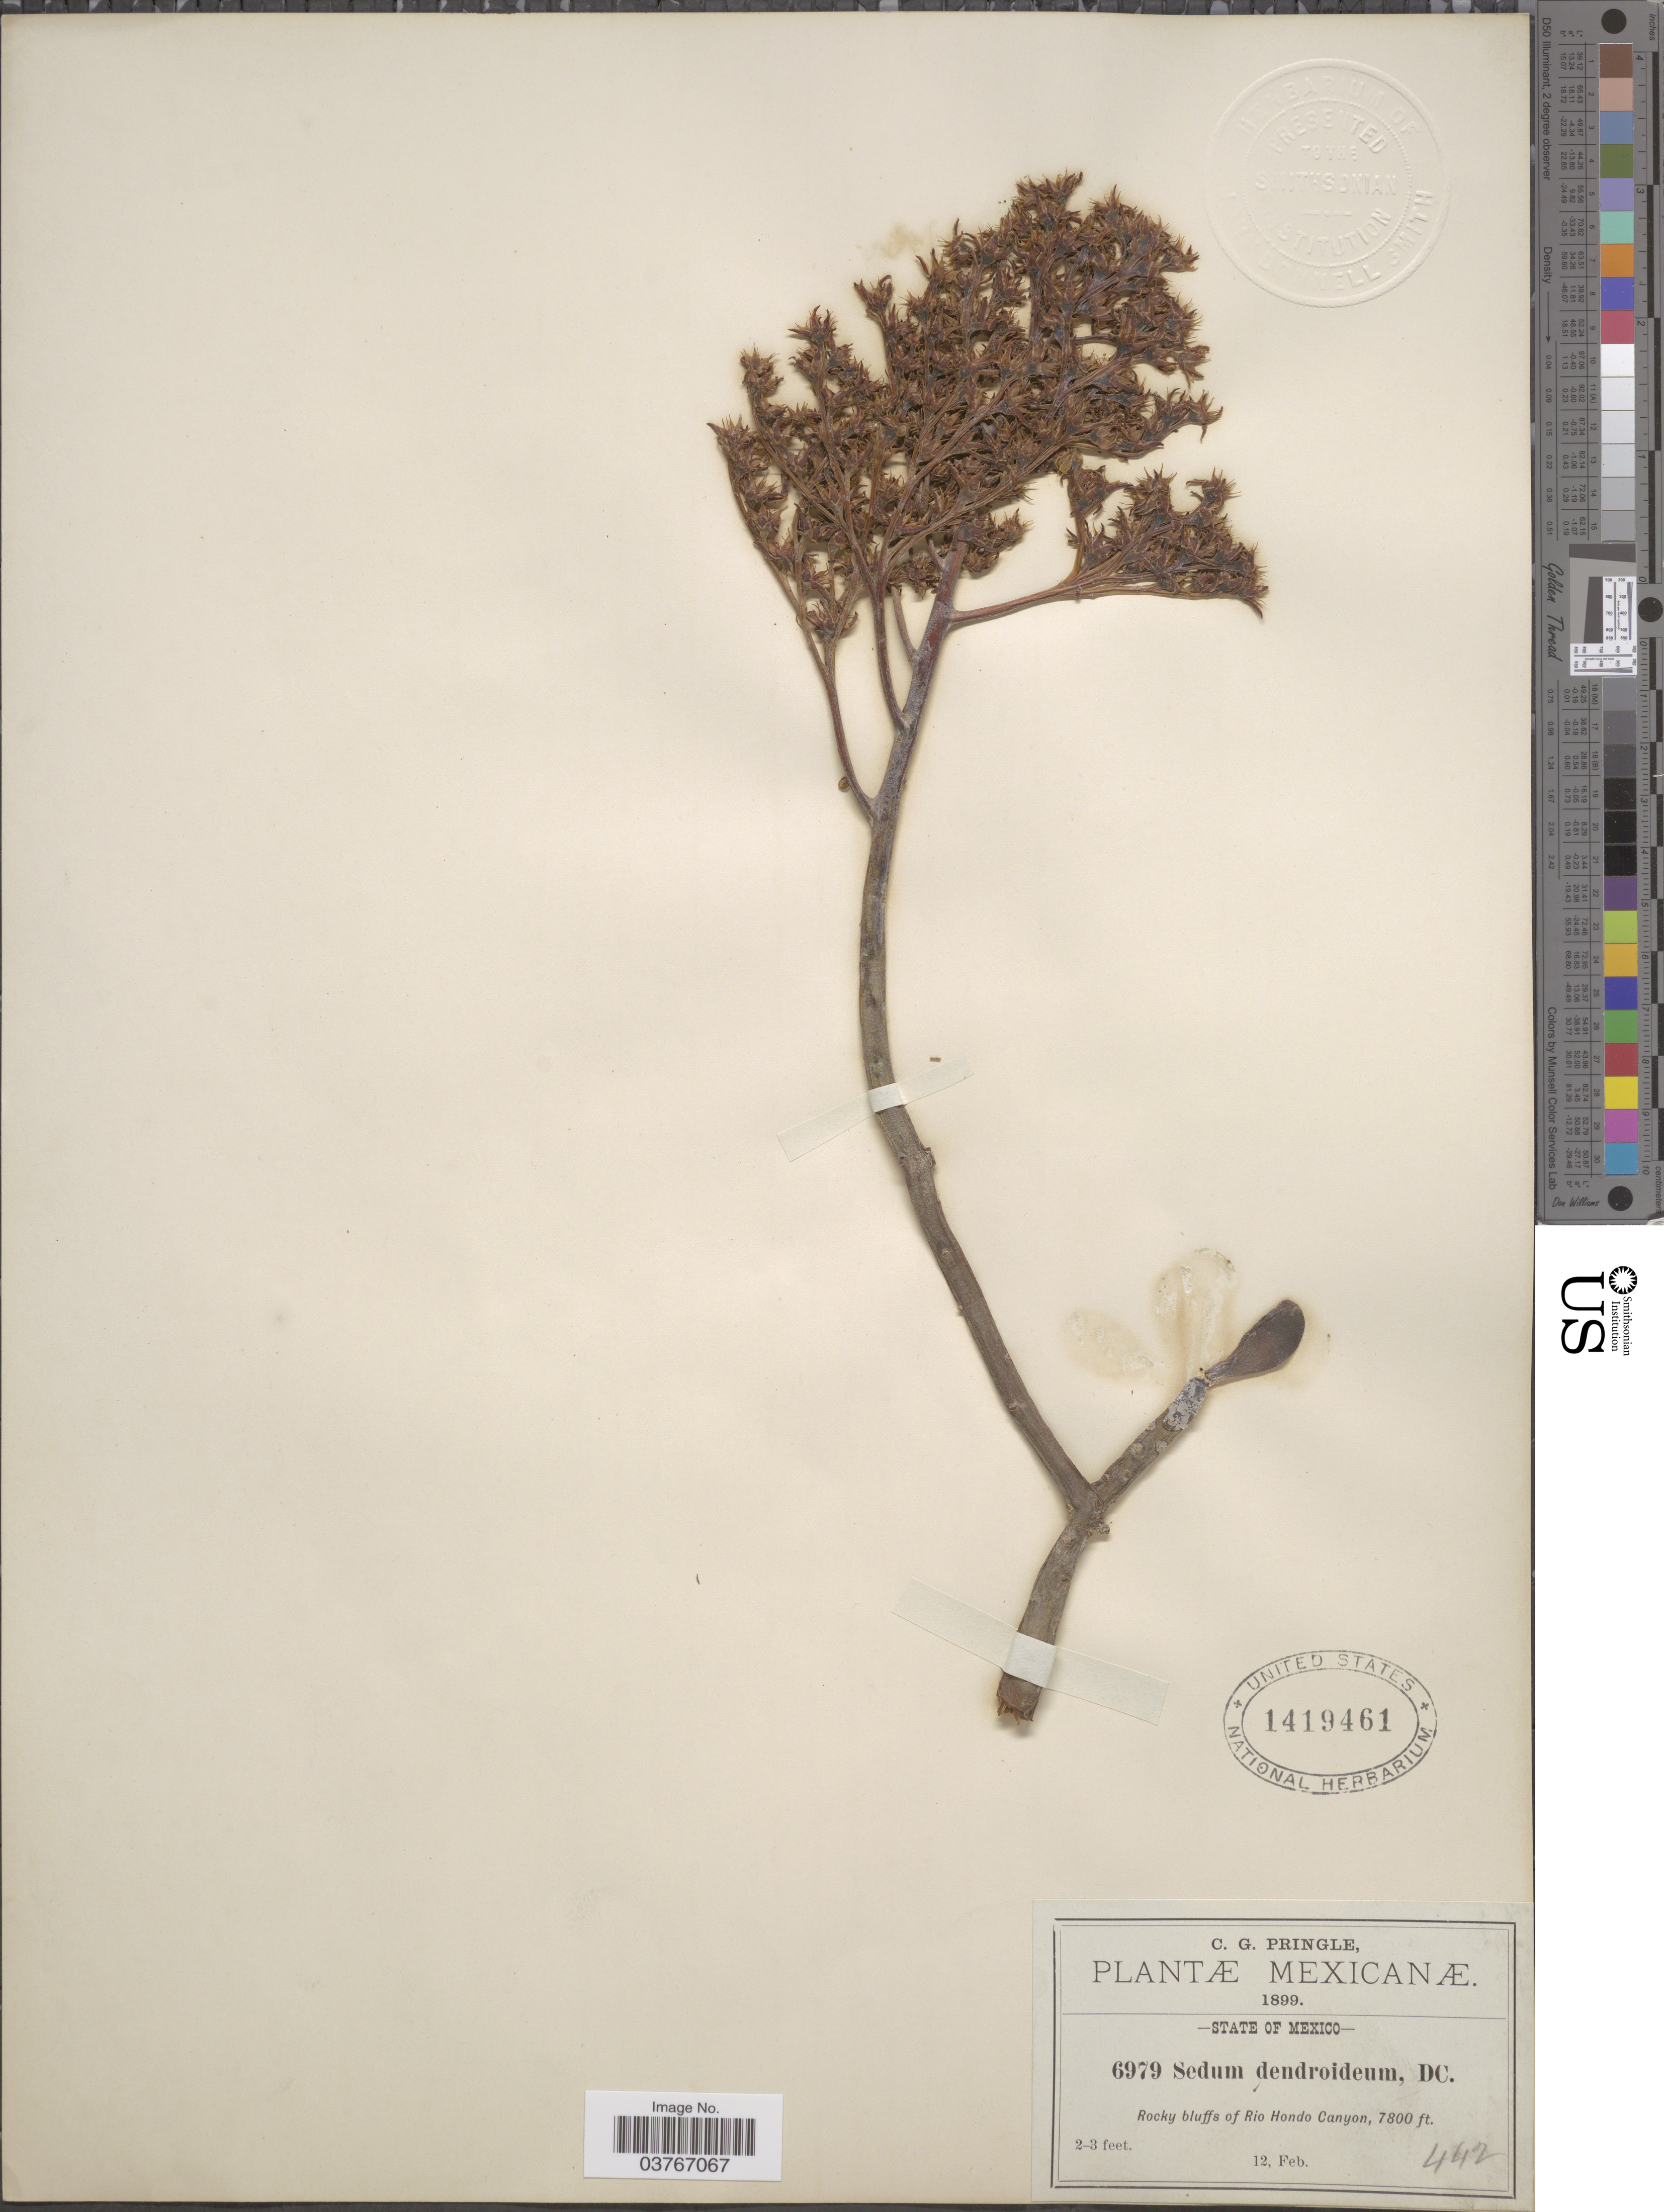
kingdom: Plantae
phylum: Tracheophyta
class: Magnoliopsida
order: Saxifragales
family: Crassulaceae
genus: Sedum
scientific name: Sedum dendroideum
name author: Moc. & Sessé ex DC.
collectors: C. G. Pringle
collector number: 6979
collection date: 1899-02-12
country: Mexico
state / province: México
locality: Rocky bluffs of Rio Hondo Canyon.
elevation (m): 2377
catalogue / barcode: US 1419461